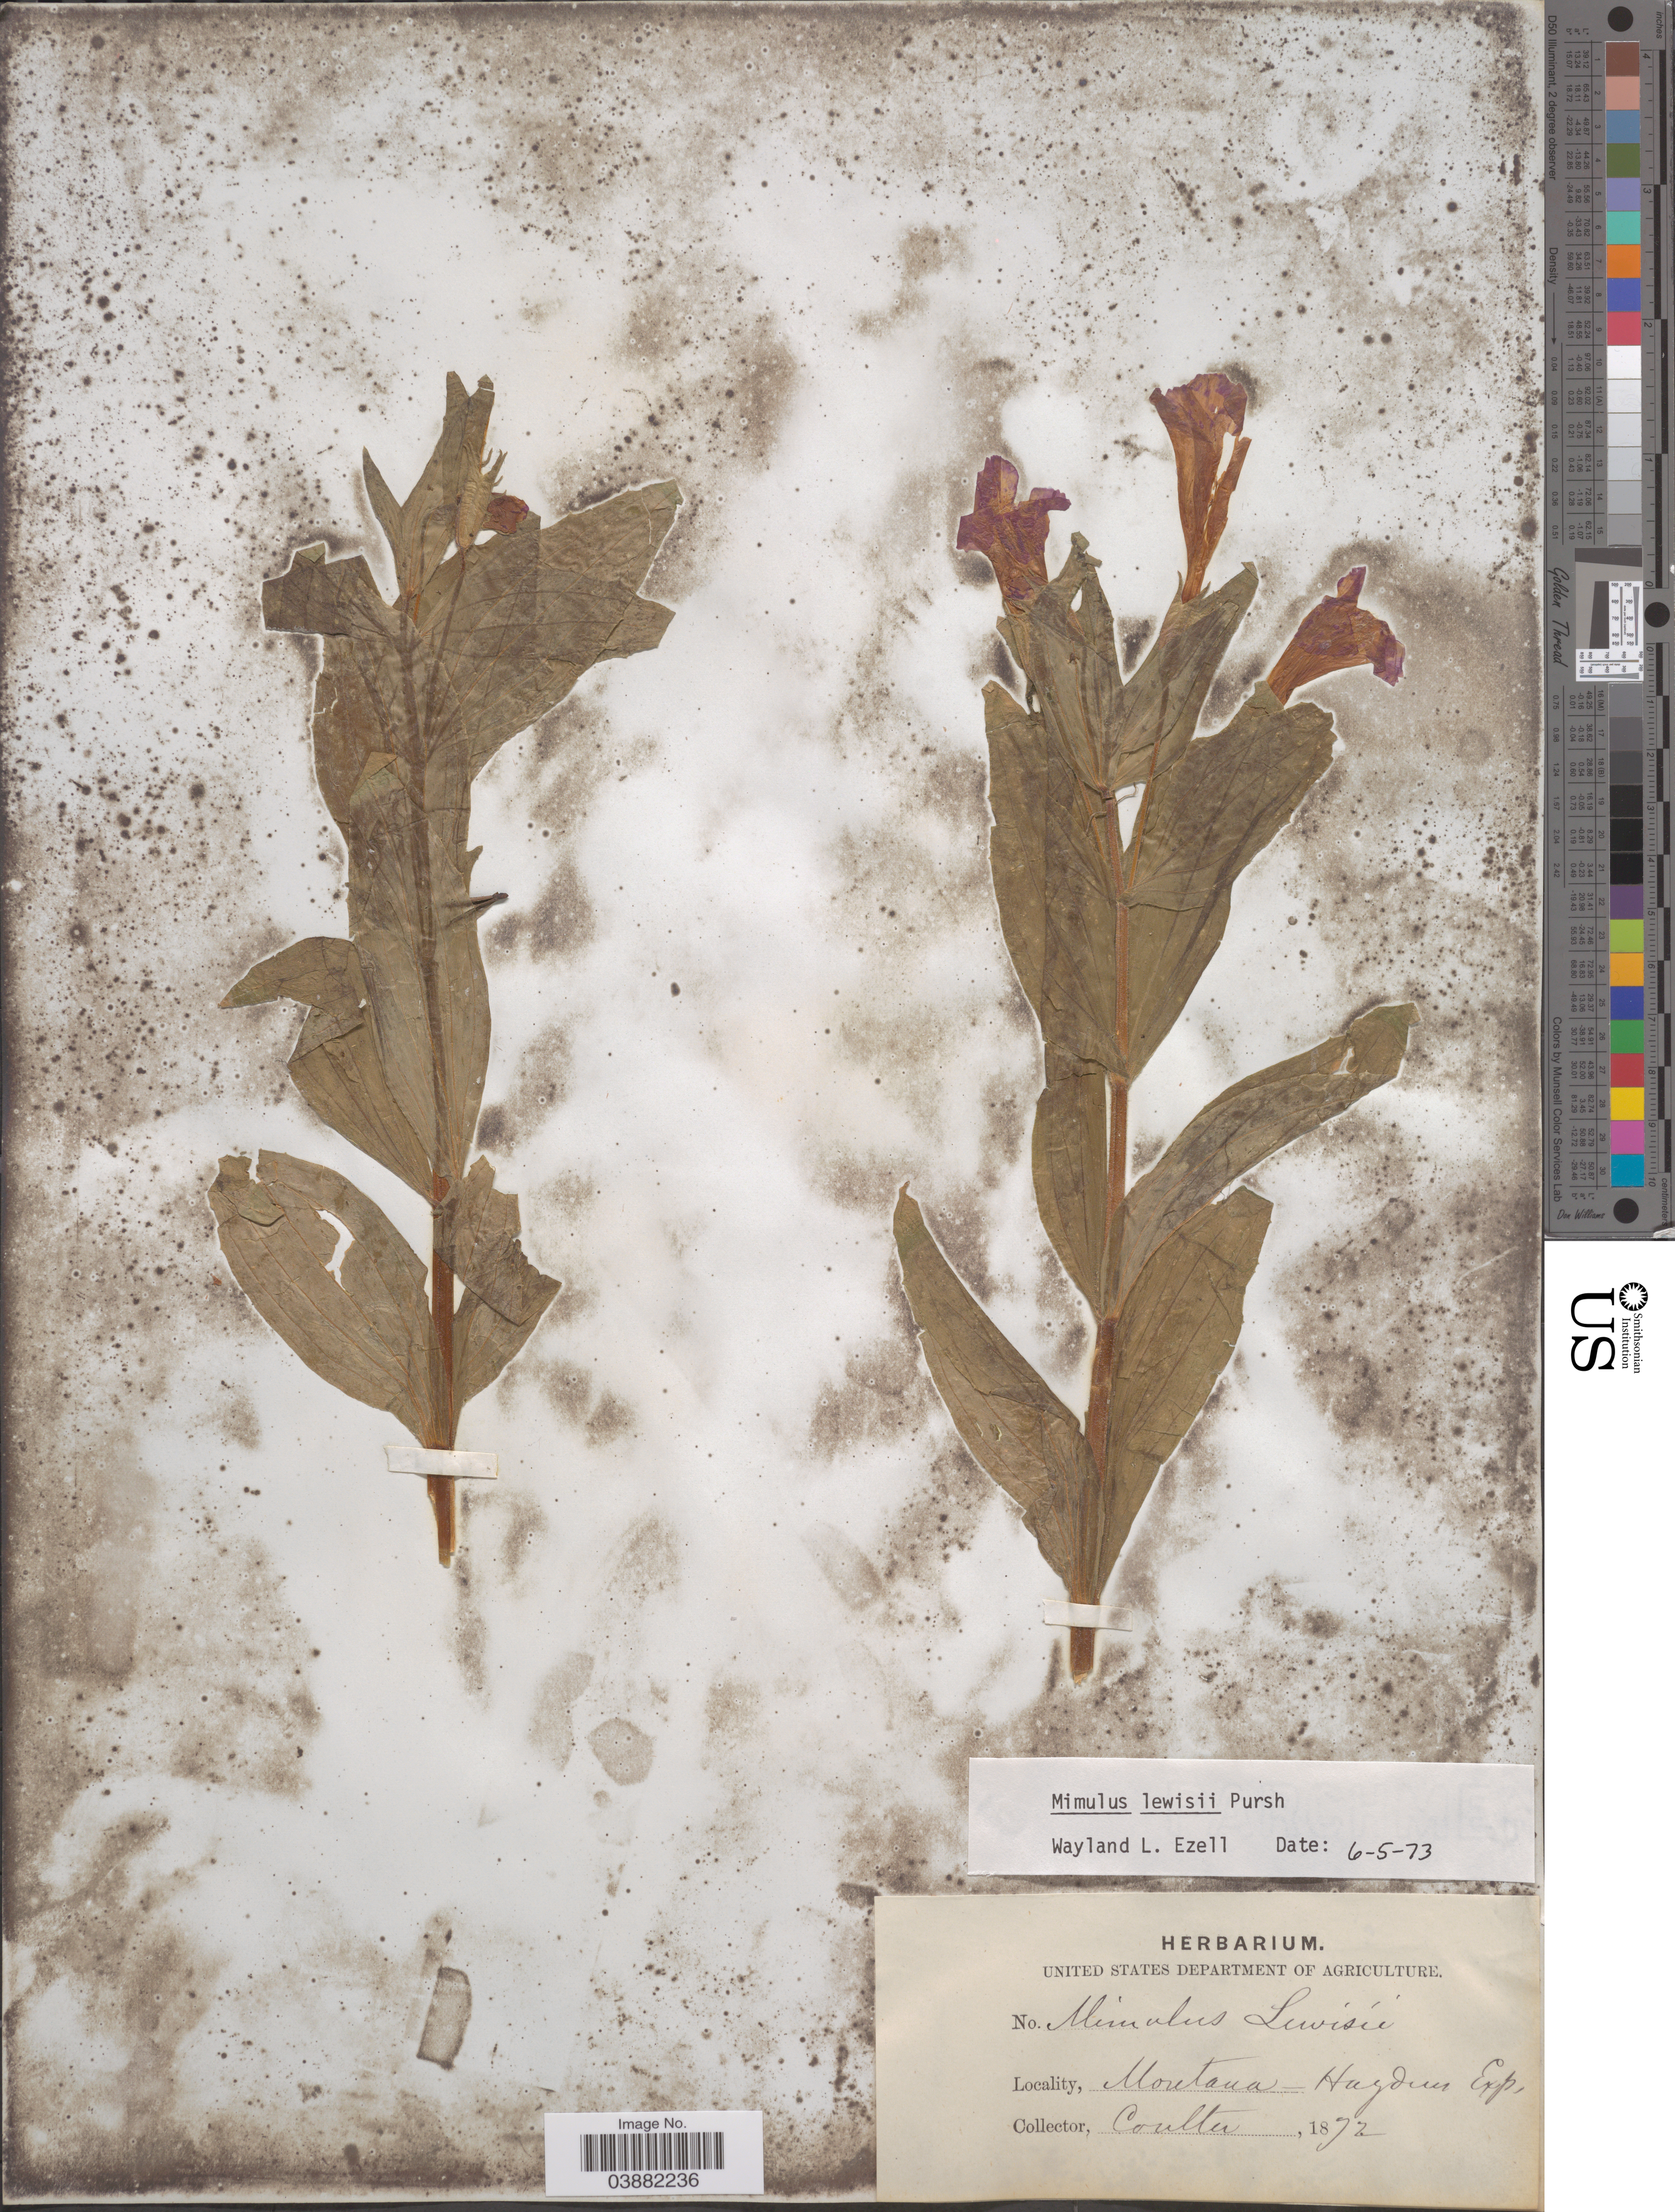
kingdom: Plantae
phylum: Tracheophyta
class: Magnoliopsida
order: Lamiales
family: Phrymaceae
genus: Mimulus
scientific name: Mimulus lewisii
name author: Pursh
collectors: -- Coulter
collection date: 1872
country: United States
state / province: Montana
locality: Hayden's Exp.